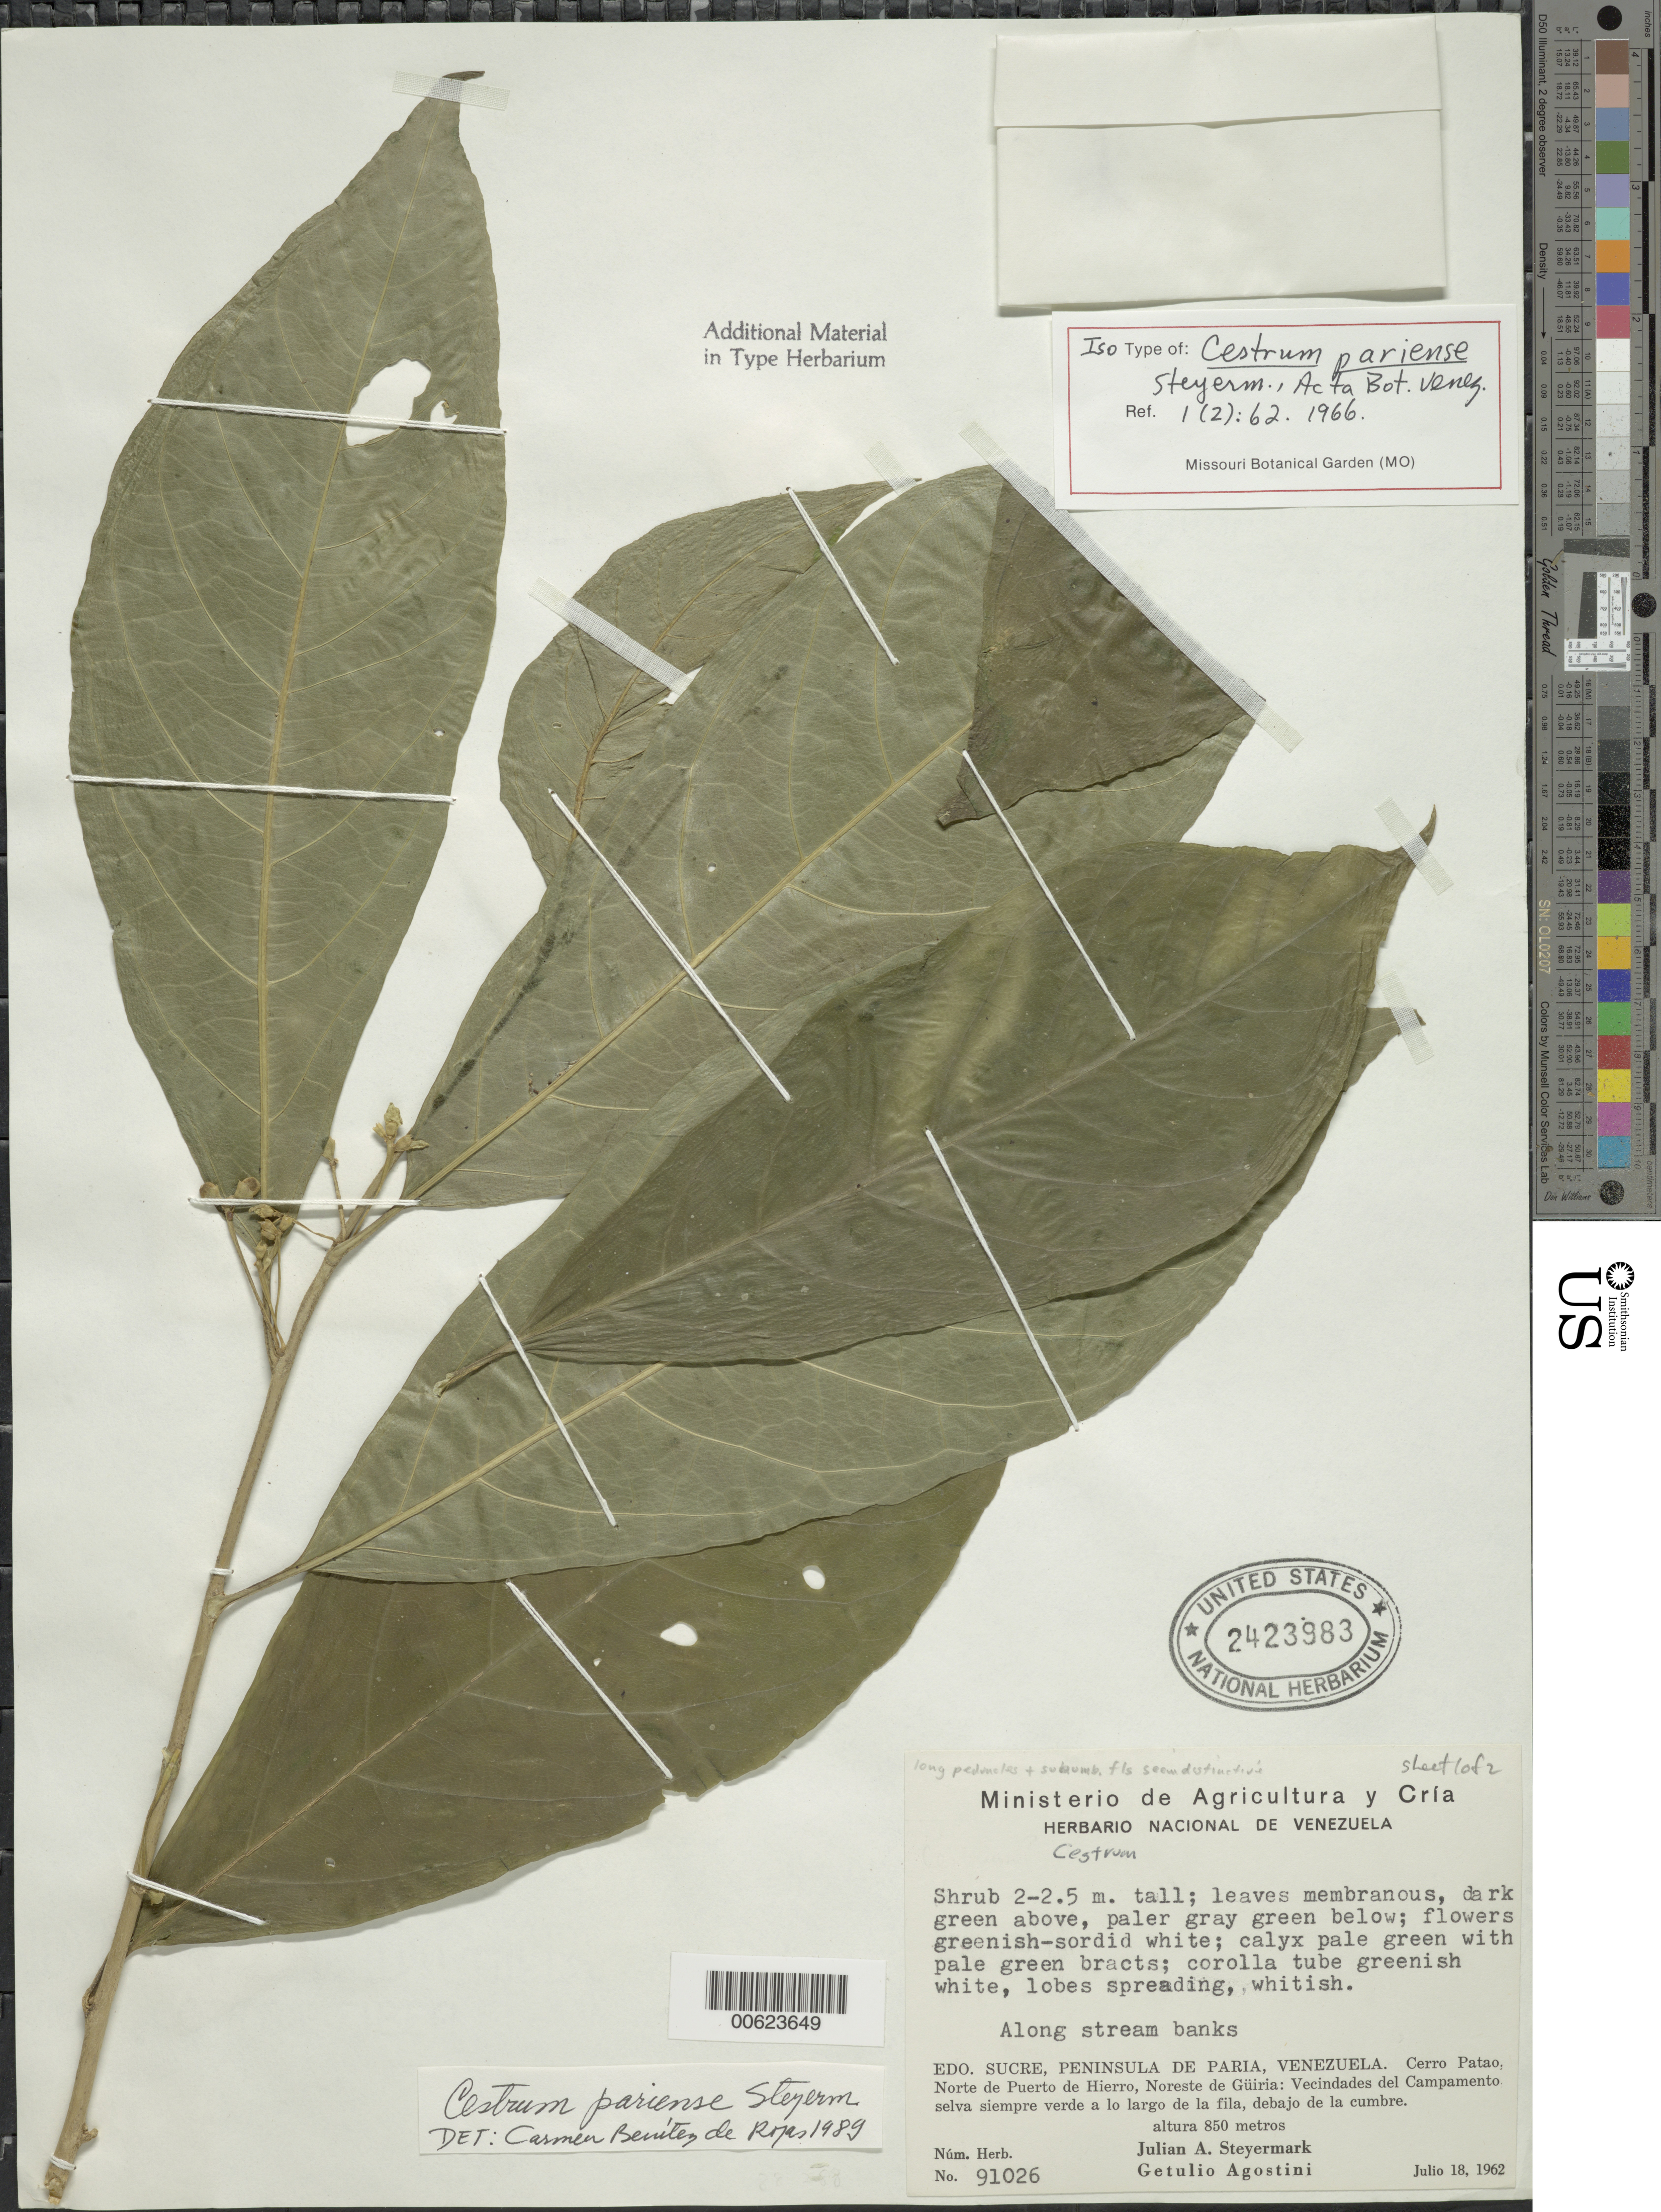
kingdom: Plantae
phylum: Tracheophyta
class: Magnoliopsida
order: Solanales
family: Solanaceae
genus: Cestrum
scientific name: Cestrum pariense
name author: Steyerm.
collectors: J. Steyermark & G. Agostini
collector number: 91026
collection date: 1962-07-18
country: Venezuela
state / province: Sucre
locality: Along stream banks. Peninsula de Paria. Cerro Patao, Norte de Puerto de Hierro, Noreste de Güiria: Vecindades del Campamento selva siempre verde a lo largo de la fila, debajo de la cumbre.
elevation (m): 850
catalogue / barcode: US 2423983